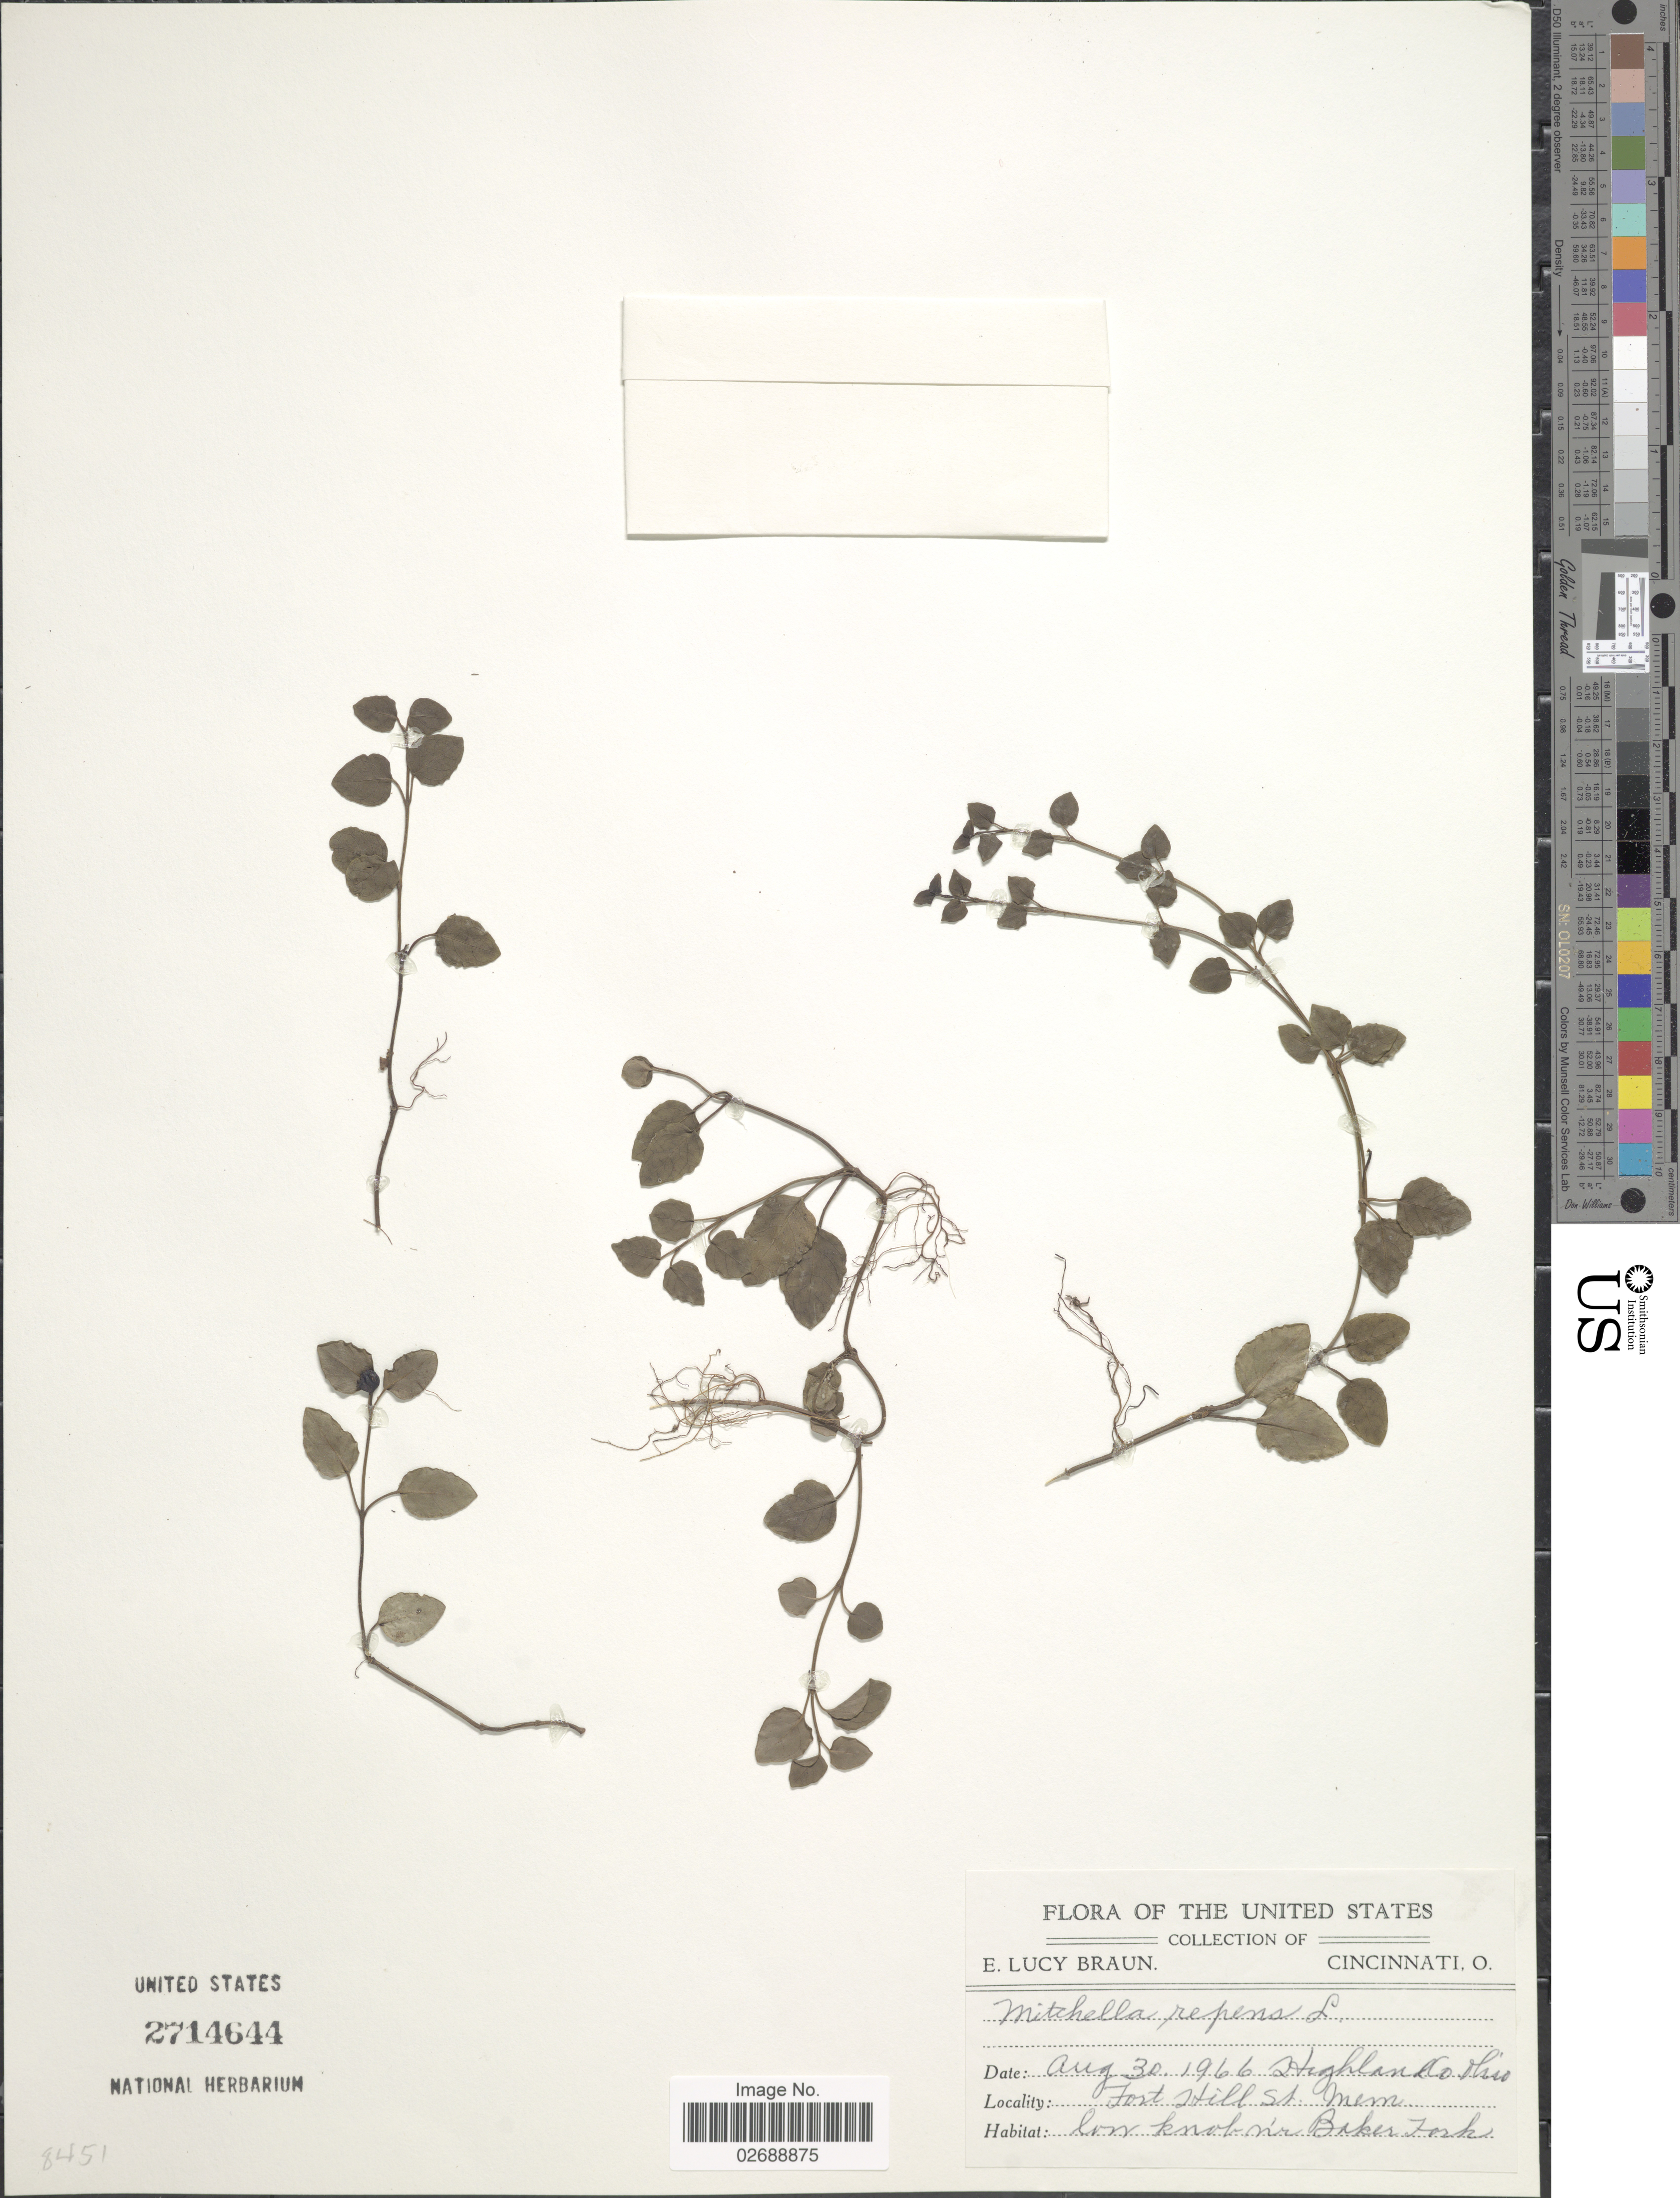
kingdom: Plantae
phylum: Tracheophyta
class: Magnoliopsida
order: Gentianales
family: Rubiaceae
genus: Mitchella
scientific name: Mitchella repens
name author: L.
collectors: E. L. Braun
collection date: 1966-08-30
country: United States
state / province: Ohio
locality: Highland Co. Fort Hill St. Mem low knob n'r Baker Fork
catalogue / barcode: US 2714644